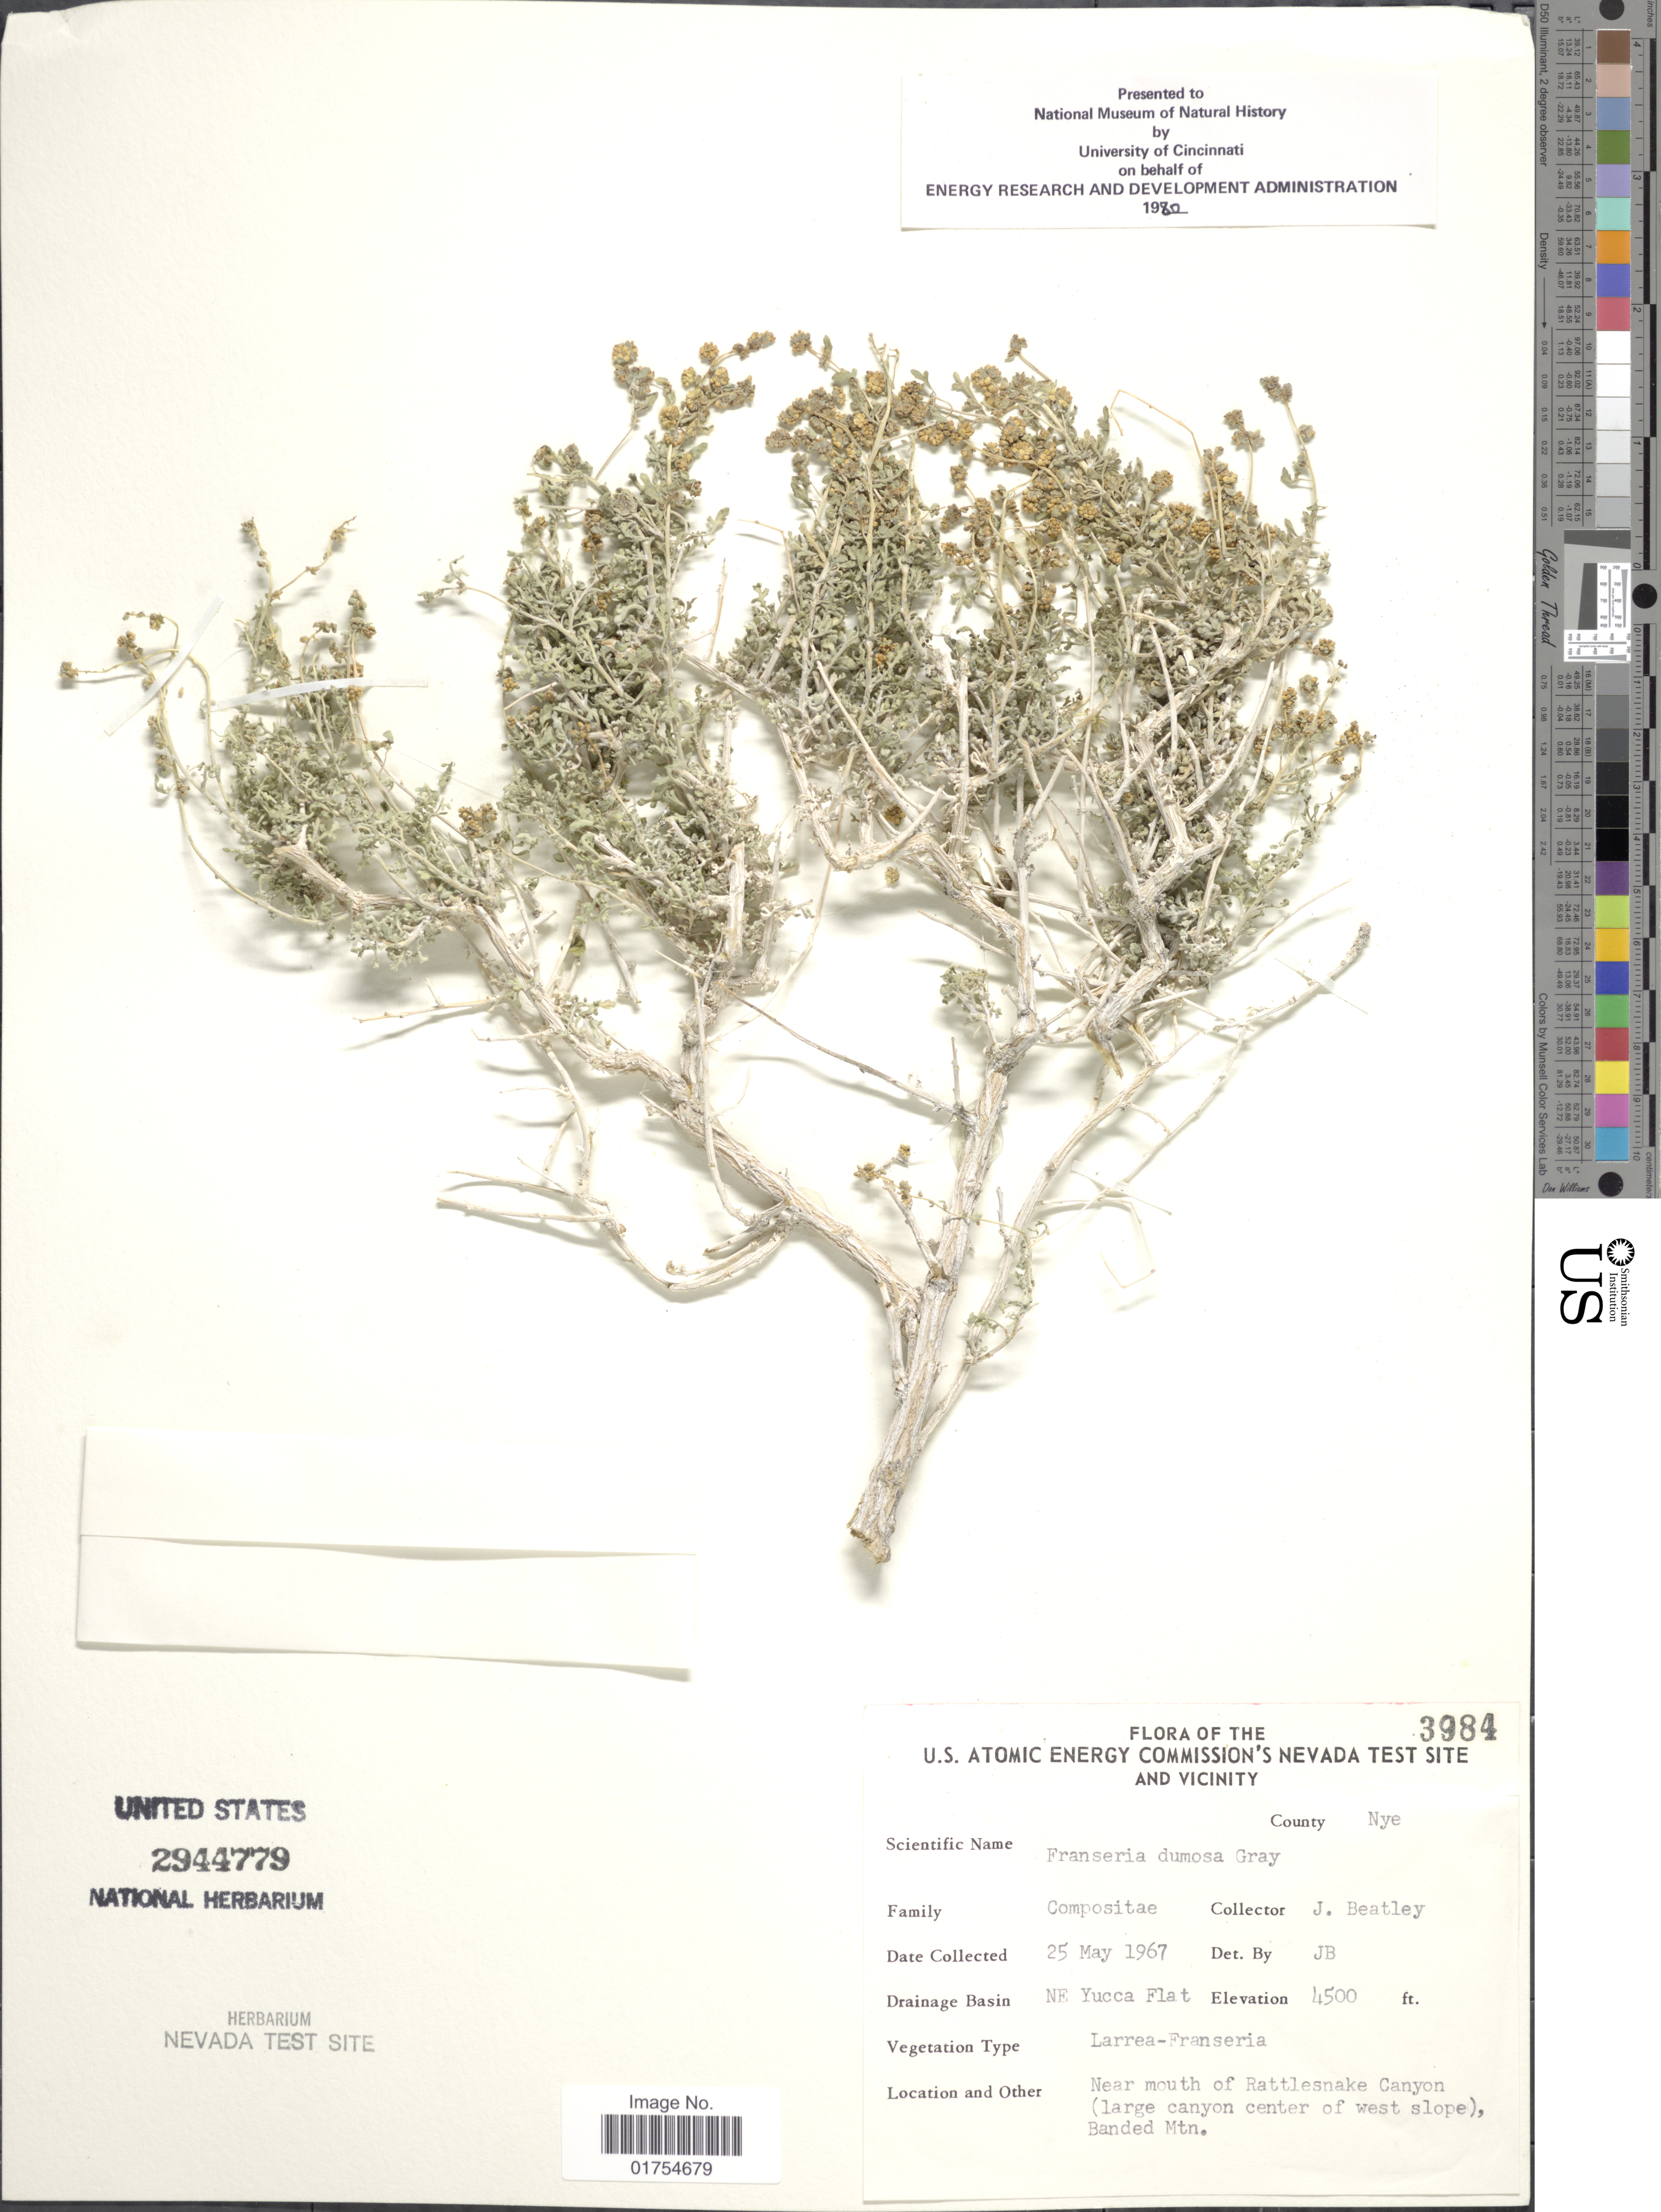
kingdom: Plantae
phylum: Tracheophyta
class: Magnoliopsida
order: Asterales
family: Asteraceae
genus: Franseria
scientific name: Franseria dumosa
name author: A. Gray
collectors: J. C. Beatley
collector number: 3984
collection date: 1967-05-25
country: United States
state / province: Nevada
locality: U.S. Atomic Energy Commission's Nevada Test Site and Vicinity. NE Yucca Flat. Near mouth of Rattlesnake Canyon (large canyon center of west slope) Banded Mtn.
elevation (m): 1372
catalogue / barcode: US 2944779